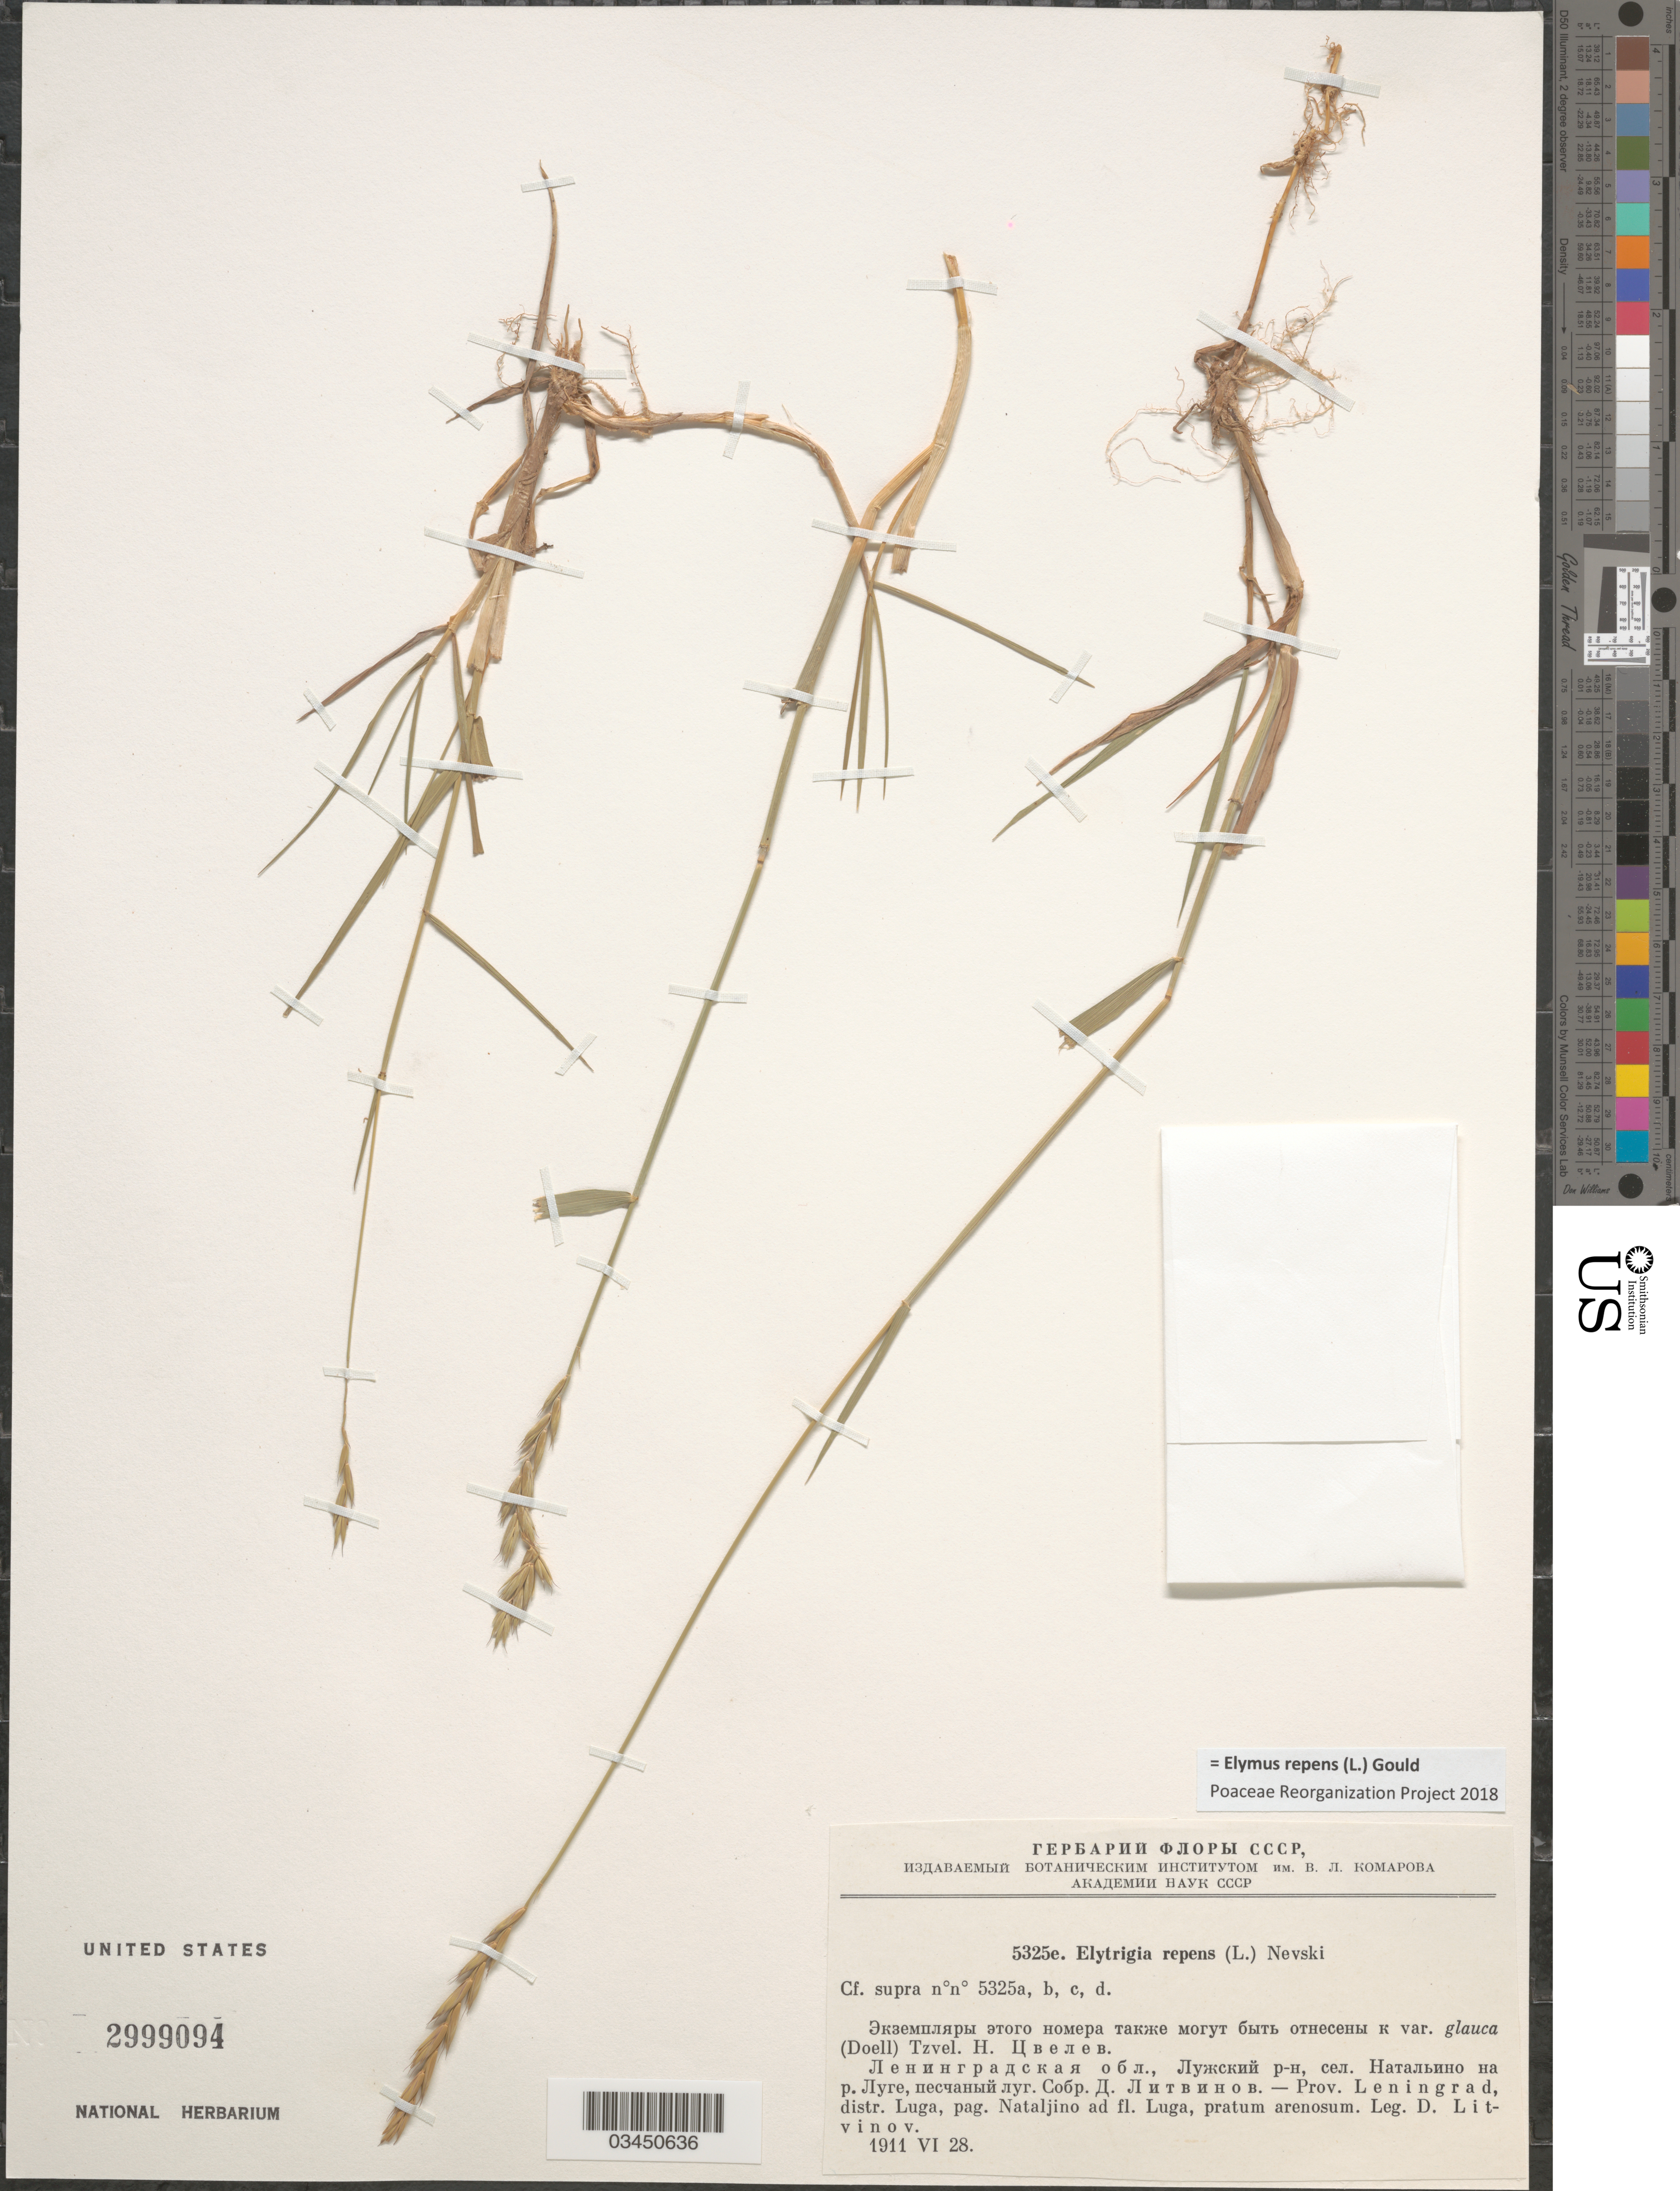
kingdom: Plantae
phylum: Tracheophyta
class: Liliopsida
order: Poales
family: Poaceae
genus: Elymus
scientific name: Elymus repens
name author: (L.) Gould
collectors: D. Litvinov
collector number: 5325e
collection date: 1911-06-28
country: Russian Federation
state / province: Leningrad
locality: Prov. Leningrad, distr. Luga, pag. Nataljino ad fl. Luga, pratum arenosum.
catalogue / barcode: US 2999094